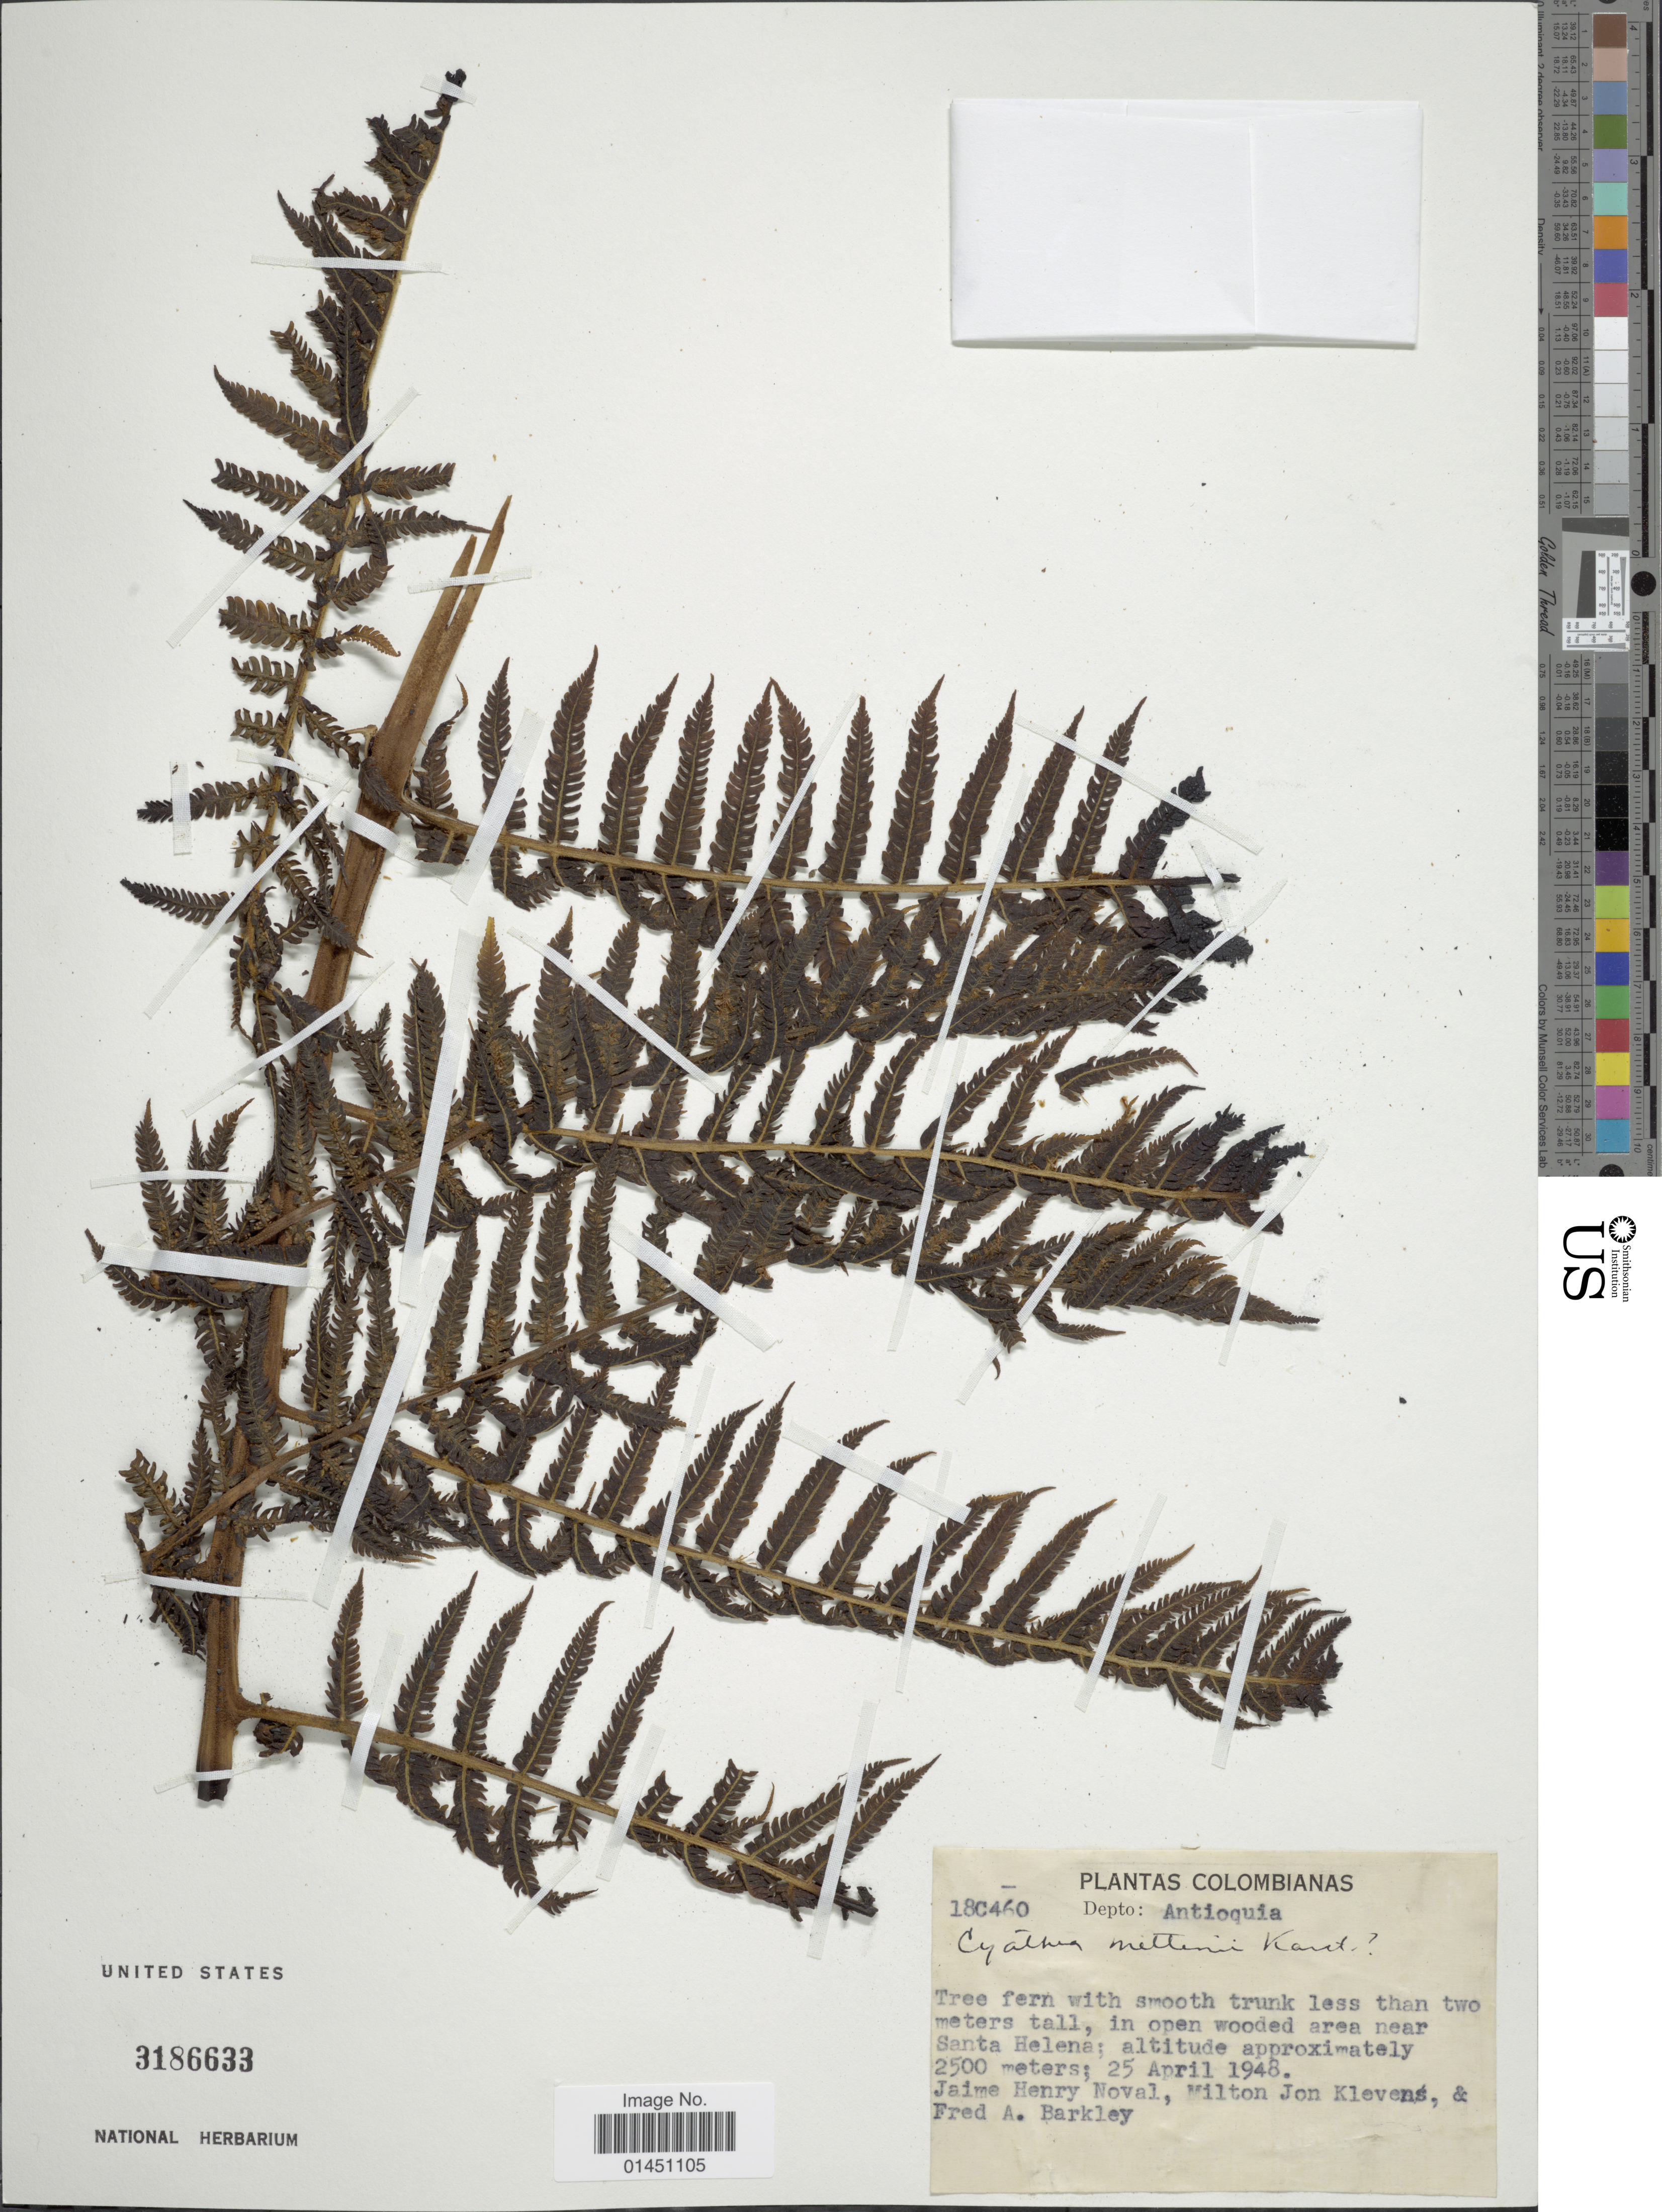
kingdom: Plantae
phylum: Tracheophyta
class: Polypodiopsida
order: Cyatheales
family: Cyatheaceae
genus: Cyathea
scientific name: Cyathea caracasana var. boliviensis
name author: (Rosenst.) R.M. Tryon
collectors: J. H. Noval, M. Klevens & F. A. Barkley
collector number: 18C460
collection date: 1948-04-25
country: Colombia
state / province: Antioquia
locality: In open wooded area near Santa Helena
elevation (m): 2500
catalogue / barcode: US 3186633